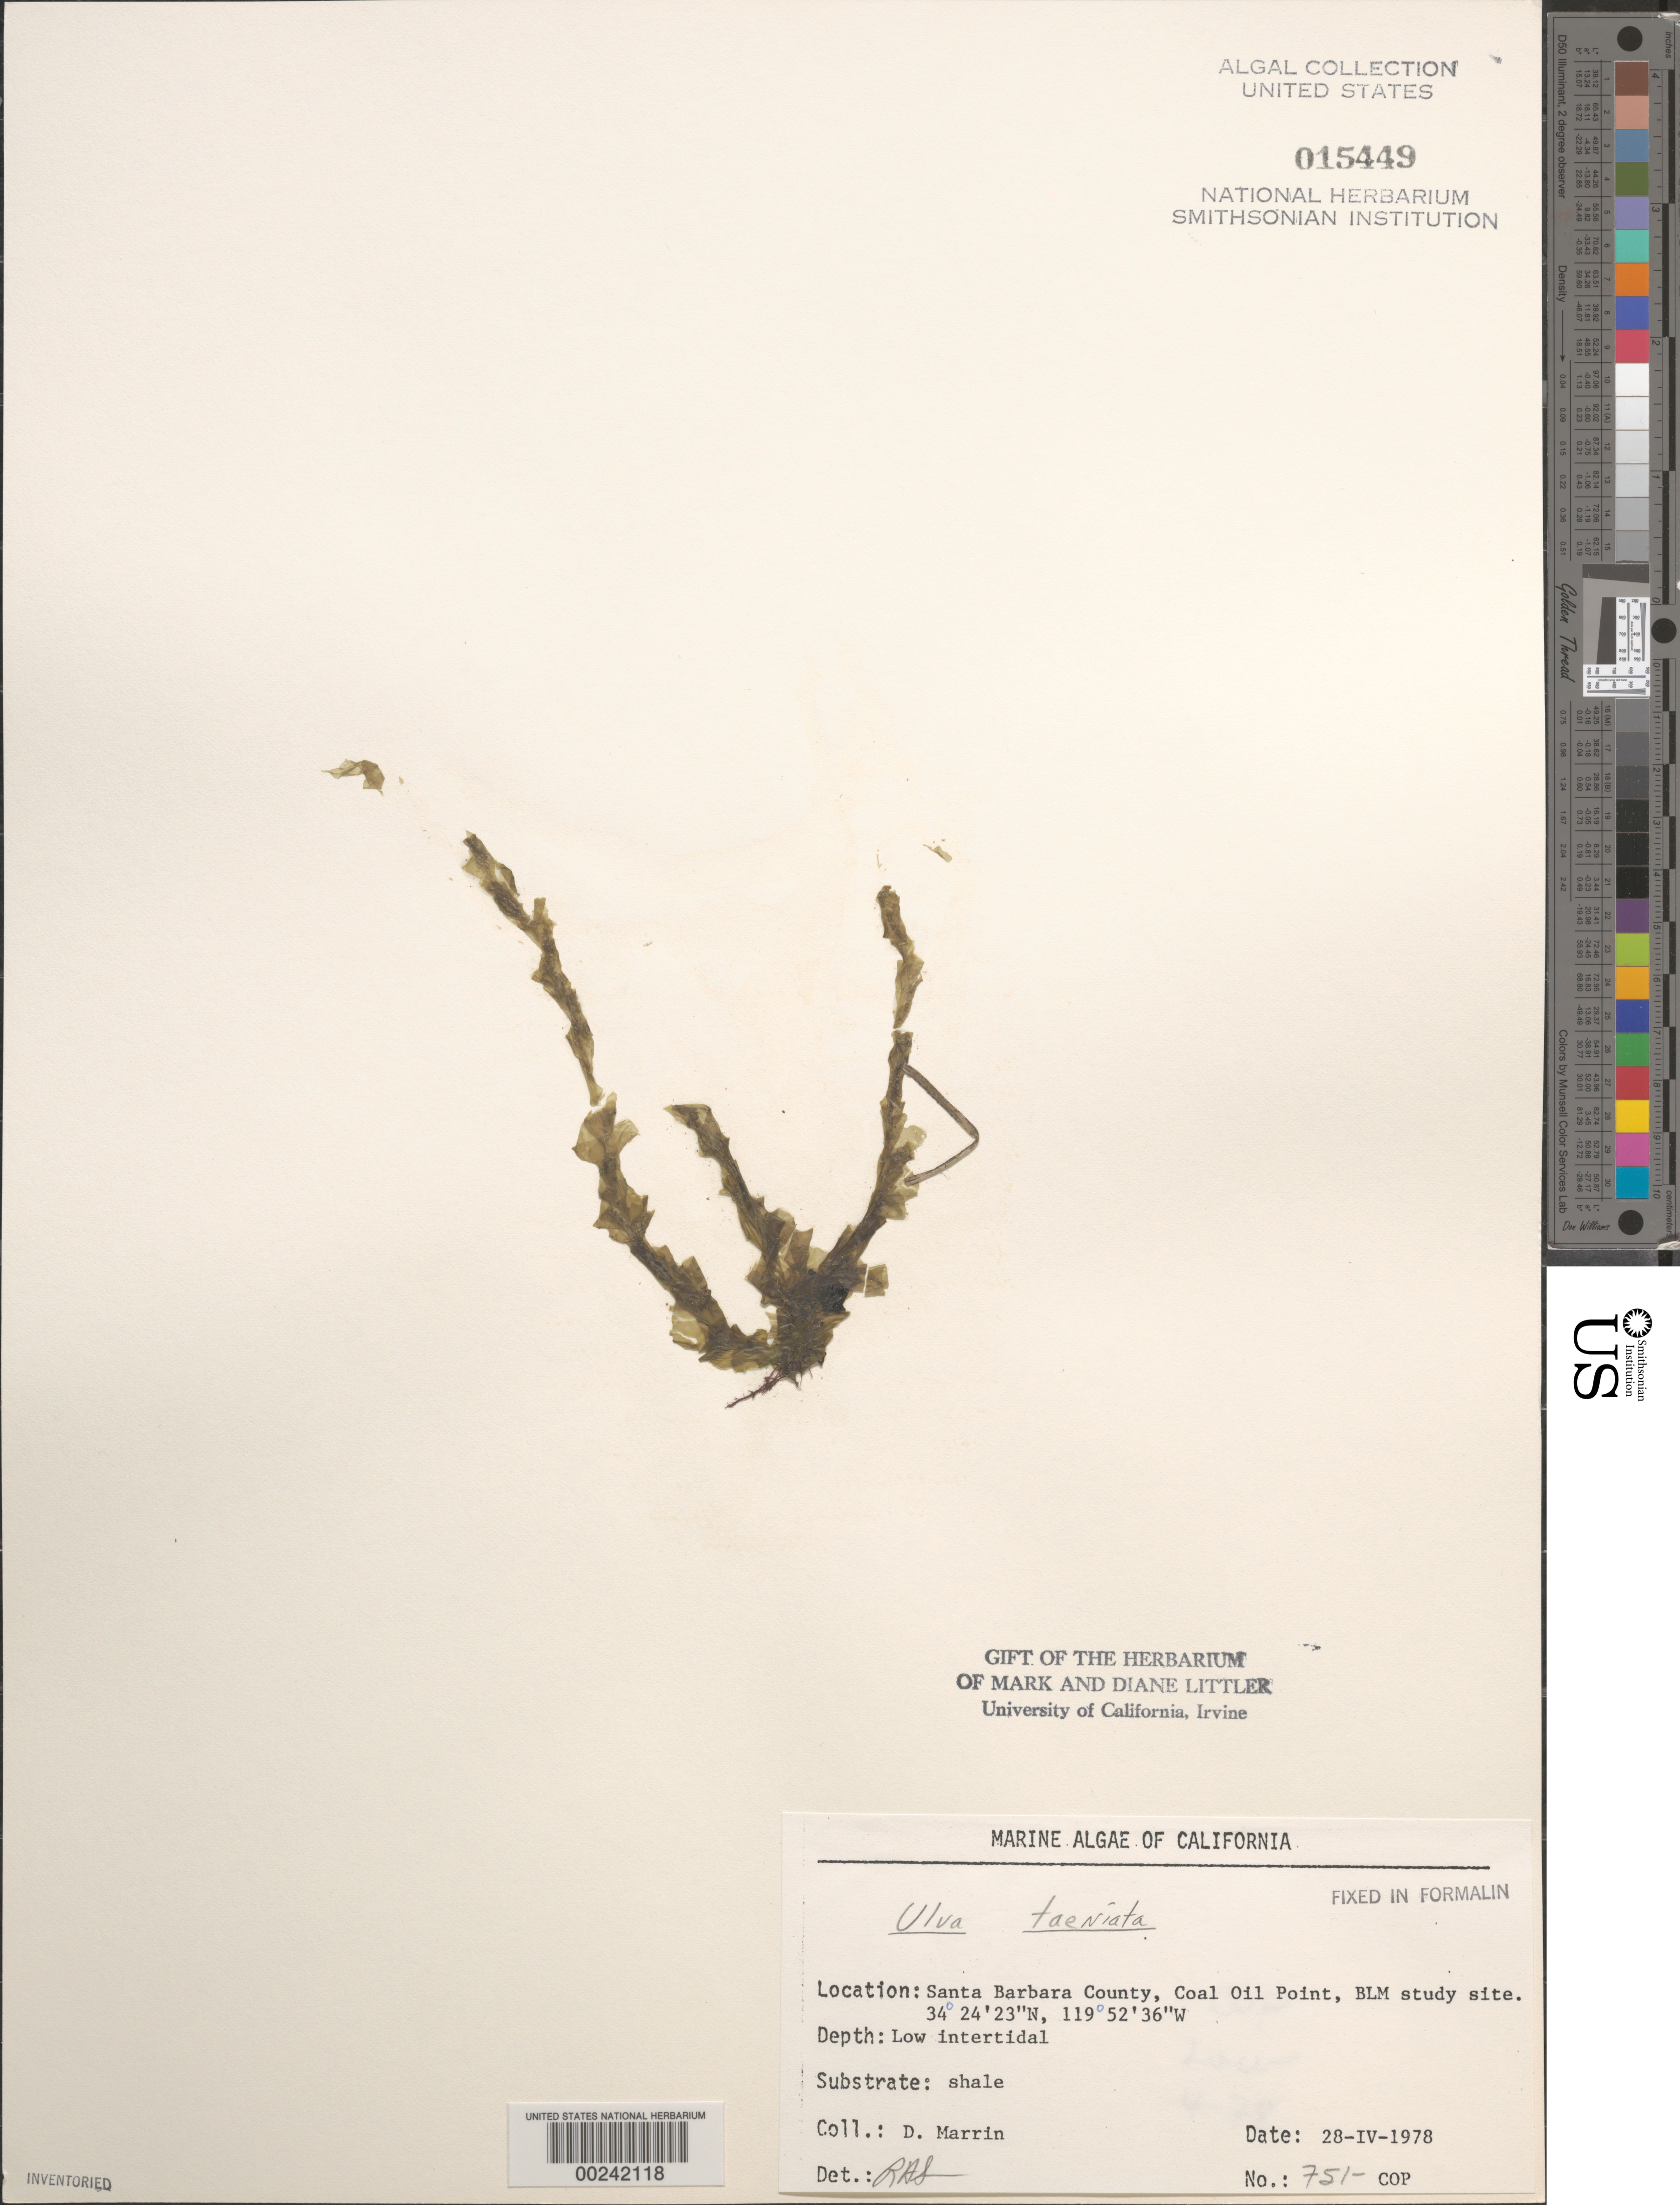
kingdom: Plantae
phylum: Chlorophyta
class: Ulvophyceae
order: Ulvales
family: Ulvaceae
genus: Ulva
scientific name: Ulva taeniata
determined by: Sims, Robert H.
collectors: D. Marrin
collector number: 751-cop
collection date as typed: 28 Apr 1978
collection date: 1978-04-28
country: United States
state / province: California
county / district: Santa Barbara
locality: Coal Oil Point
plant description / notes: BLM-SOCALBIGHT Rocky Intertidal Survey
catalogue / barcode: US 15449